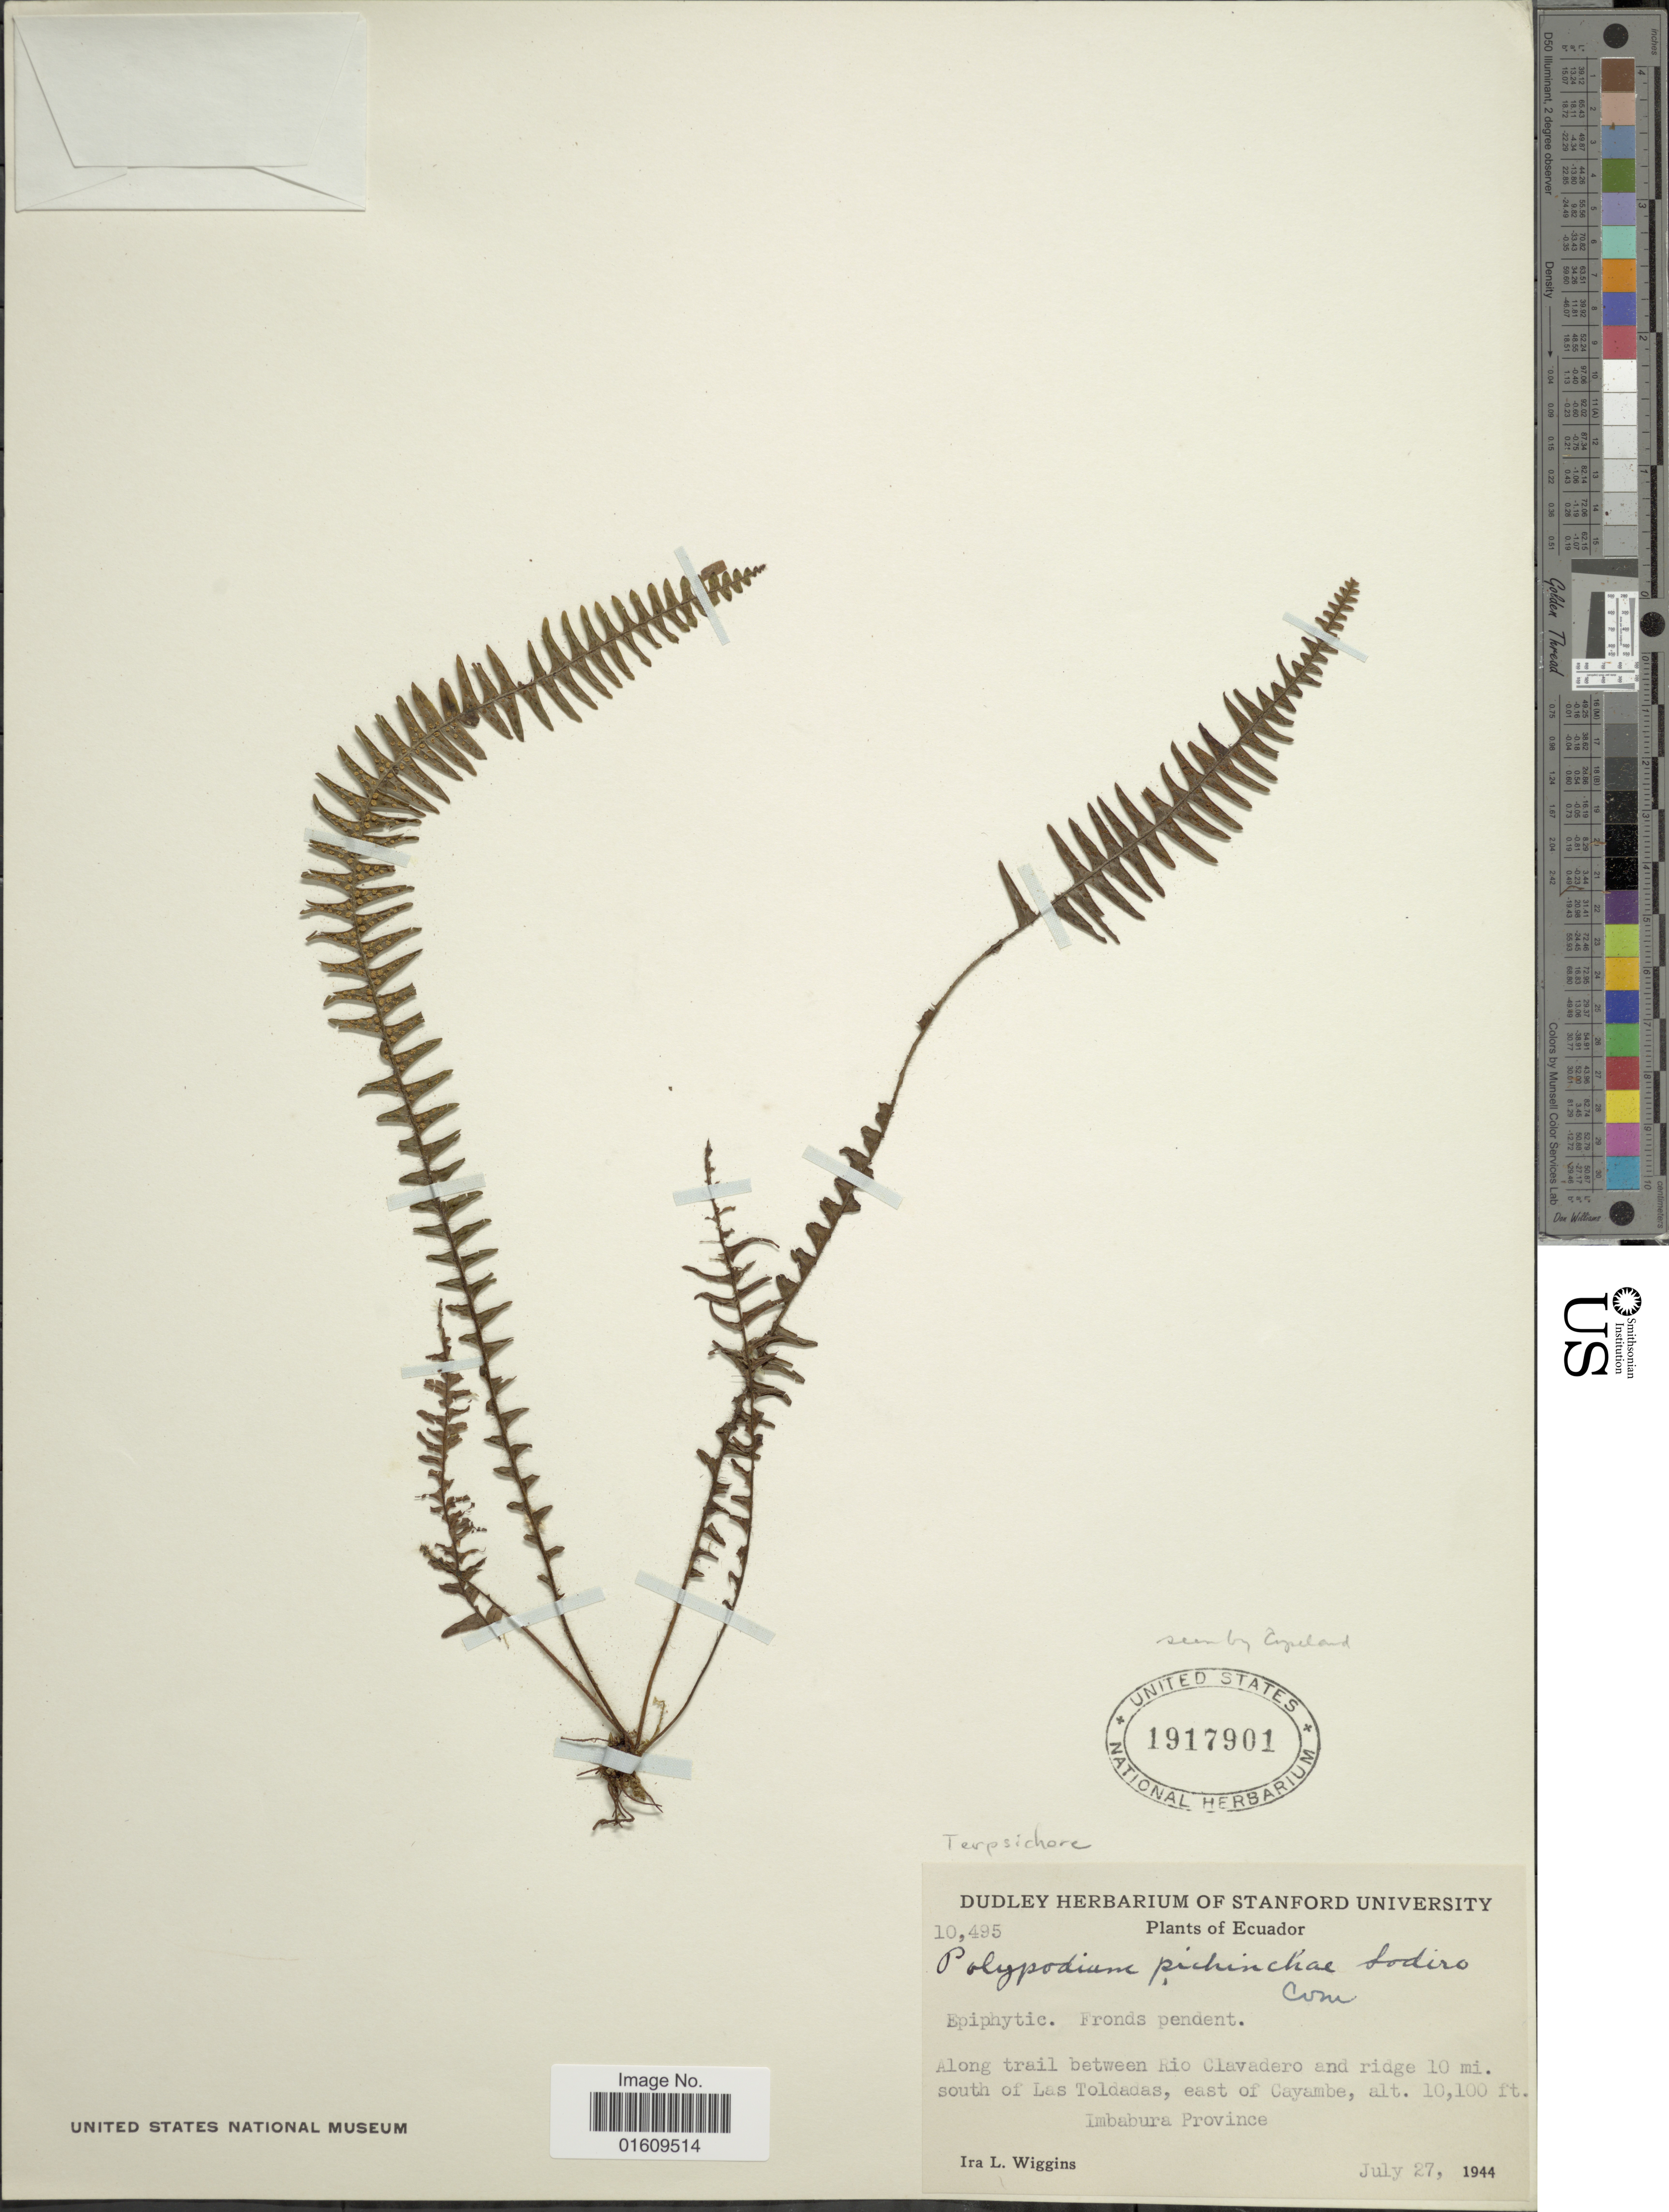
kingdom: Plantae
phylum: Tracheophyta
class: Polypodiopsida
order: Polypodiales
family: Polypodiaceae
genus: Ascogrammitis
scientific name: Ascogrammitis pichinchae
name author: (Sod.) Sundue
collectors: I. L. Wiggins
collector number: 10495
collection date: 1944-07-27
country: Ecuador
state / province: Imbabura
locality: Along trail between Rio Clavadero and Ridge 10 mi south of Las Toldadas, east of Cayambe, Imbabura Province.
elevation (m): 3078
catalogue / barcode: US 1917901